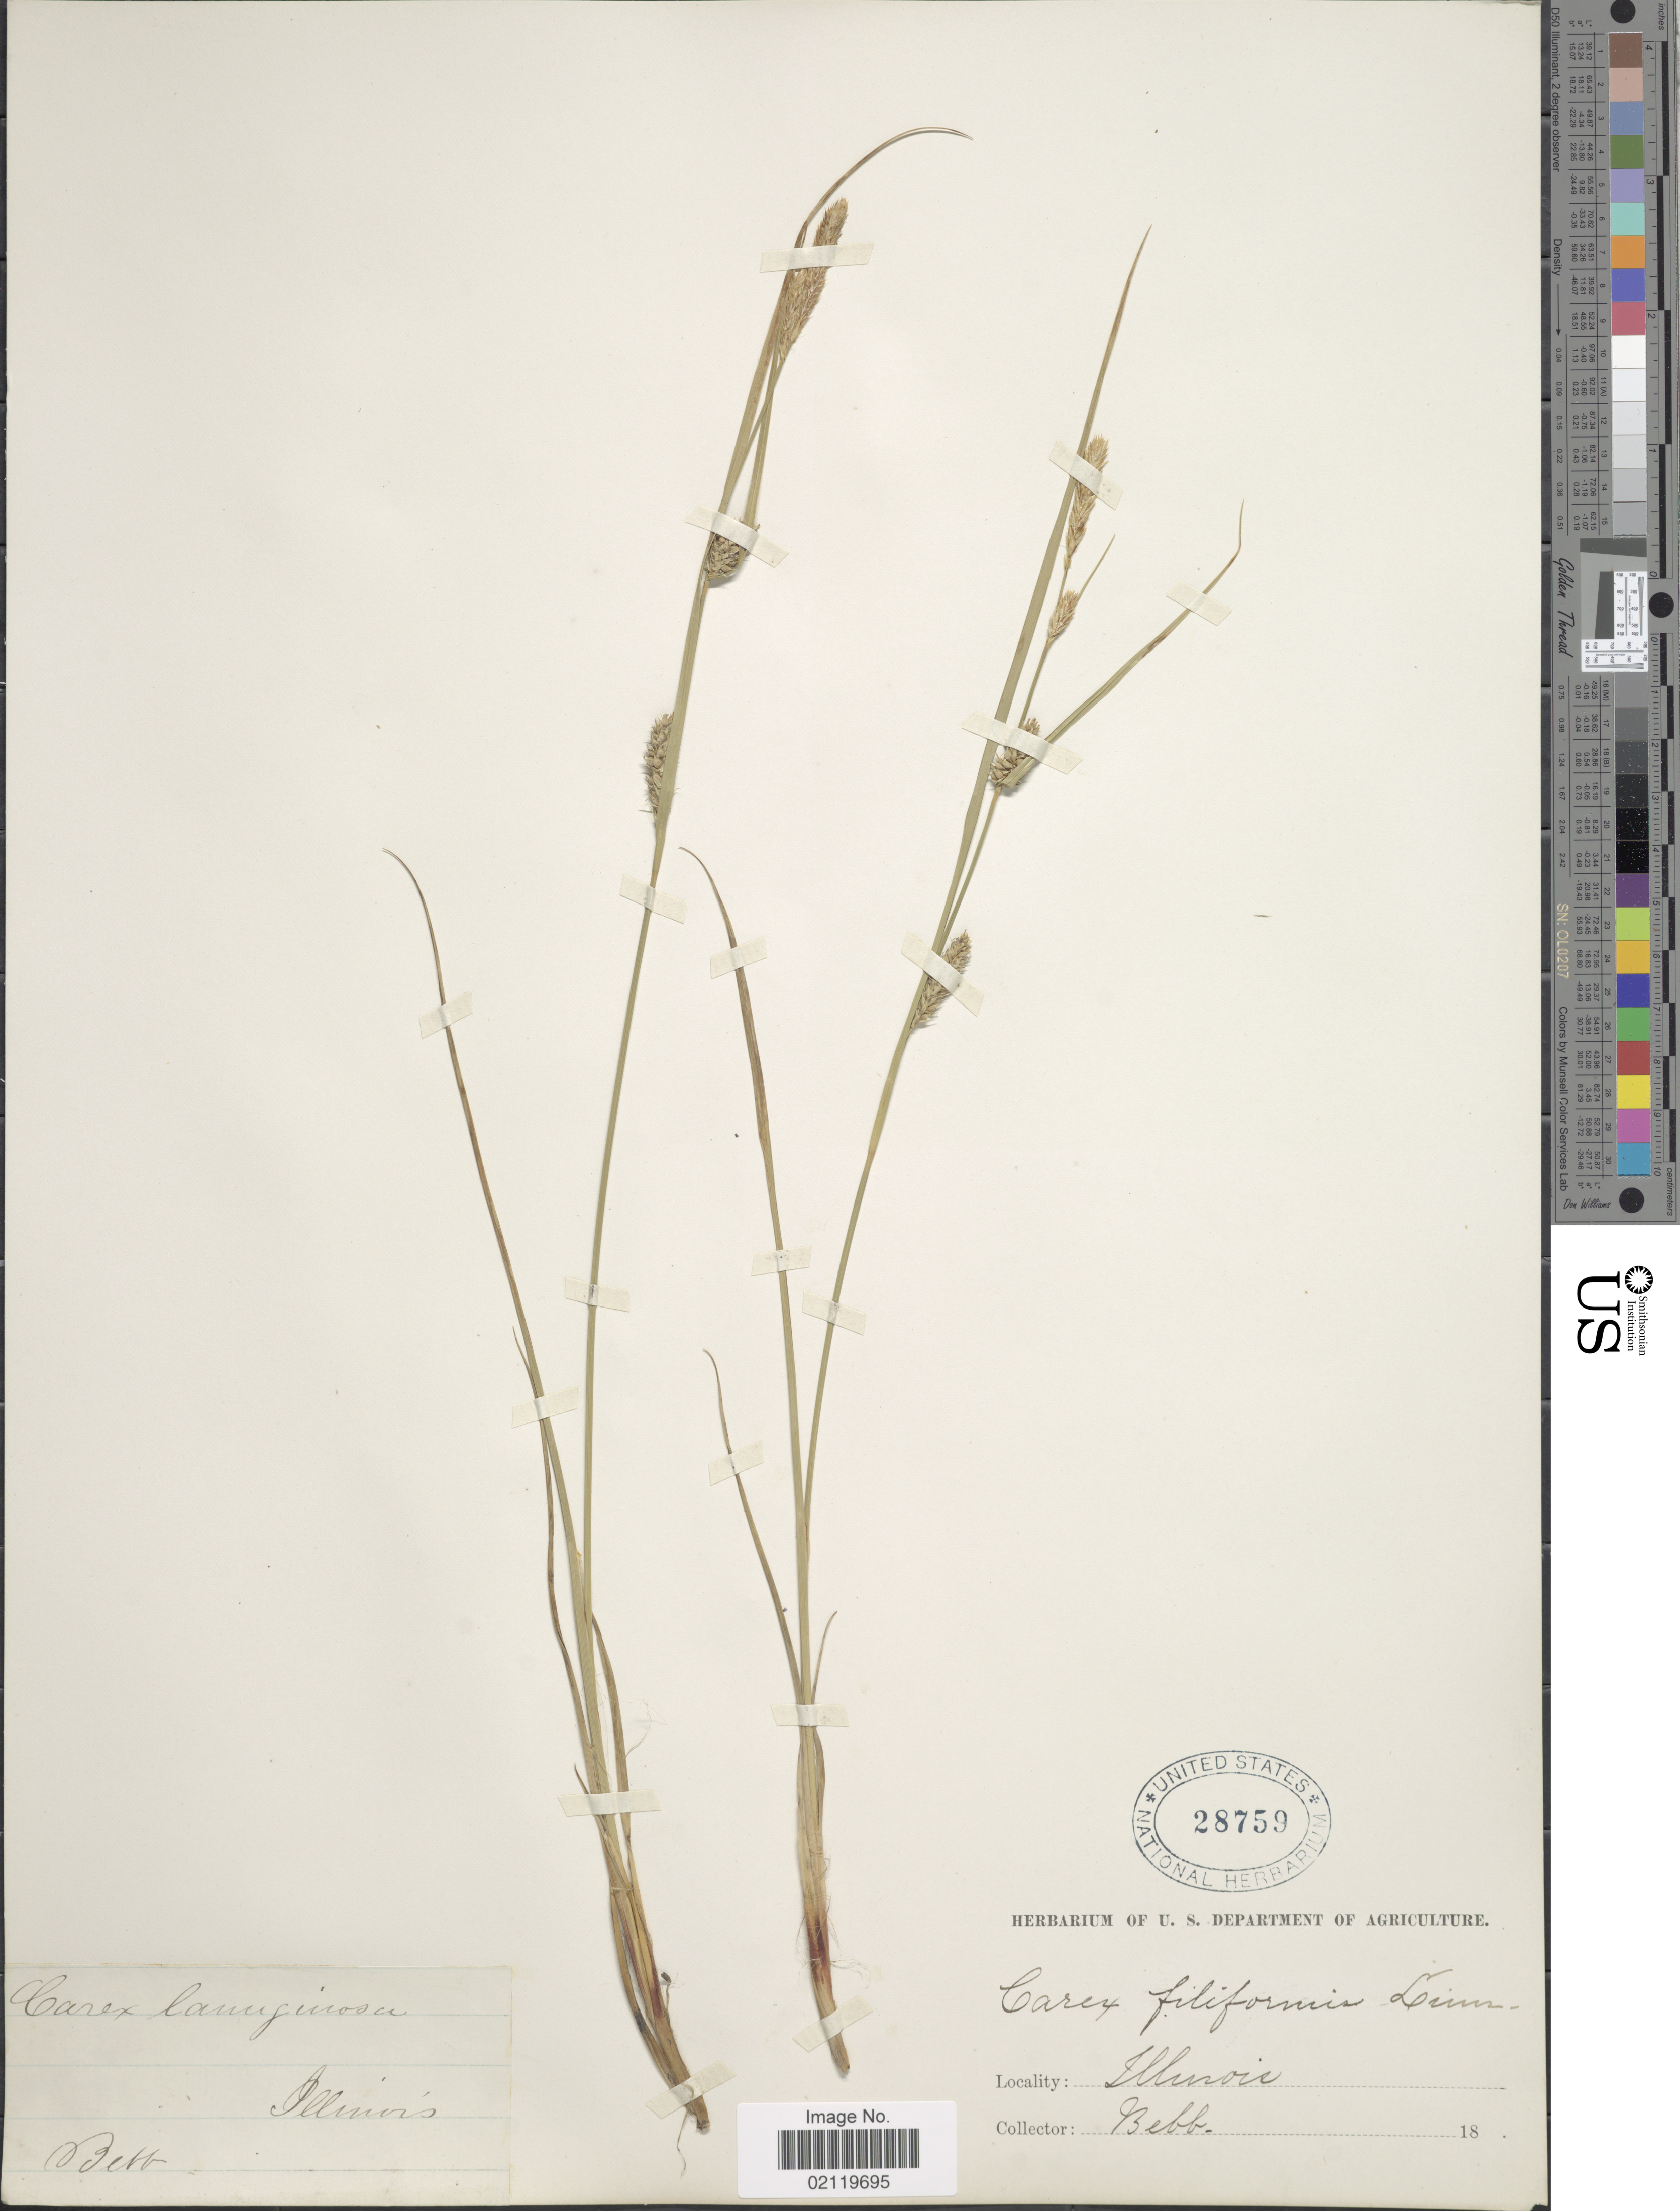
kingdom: Plantae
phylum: Tracheophyta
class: Liliopsida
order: Poales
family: Cyperaceae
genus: Carex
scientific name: Carex lasiocarpa var. americana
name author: Fernald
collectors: -. Bebb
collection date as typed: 18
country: United States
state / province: Illinois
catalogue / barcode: US 28759